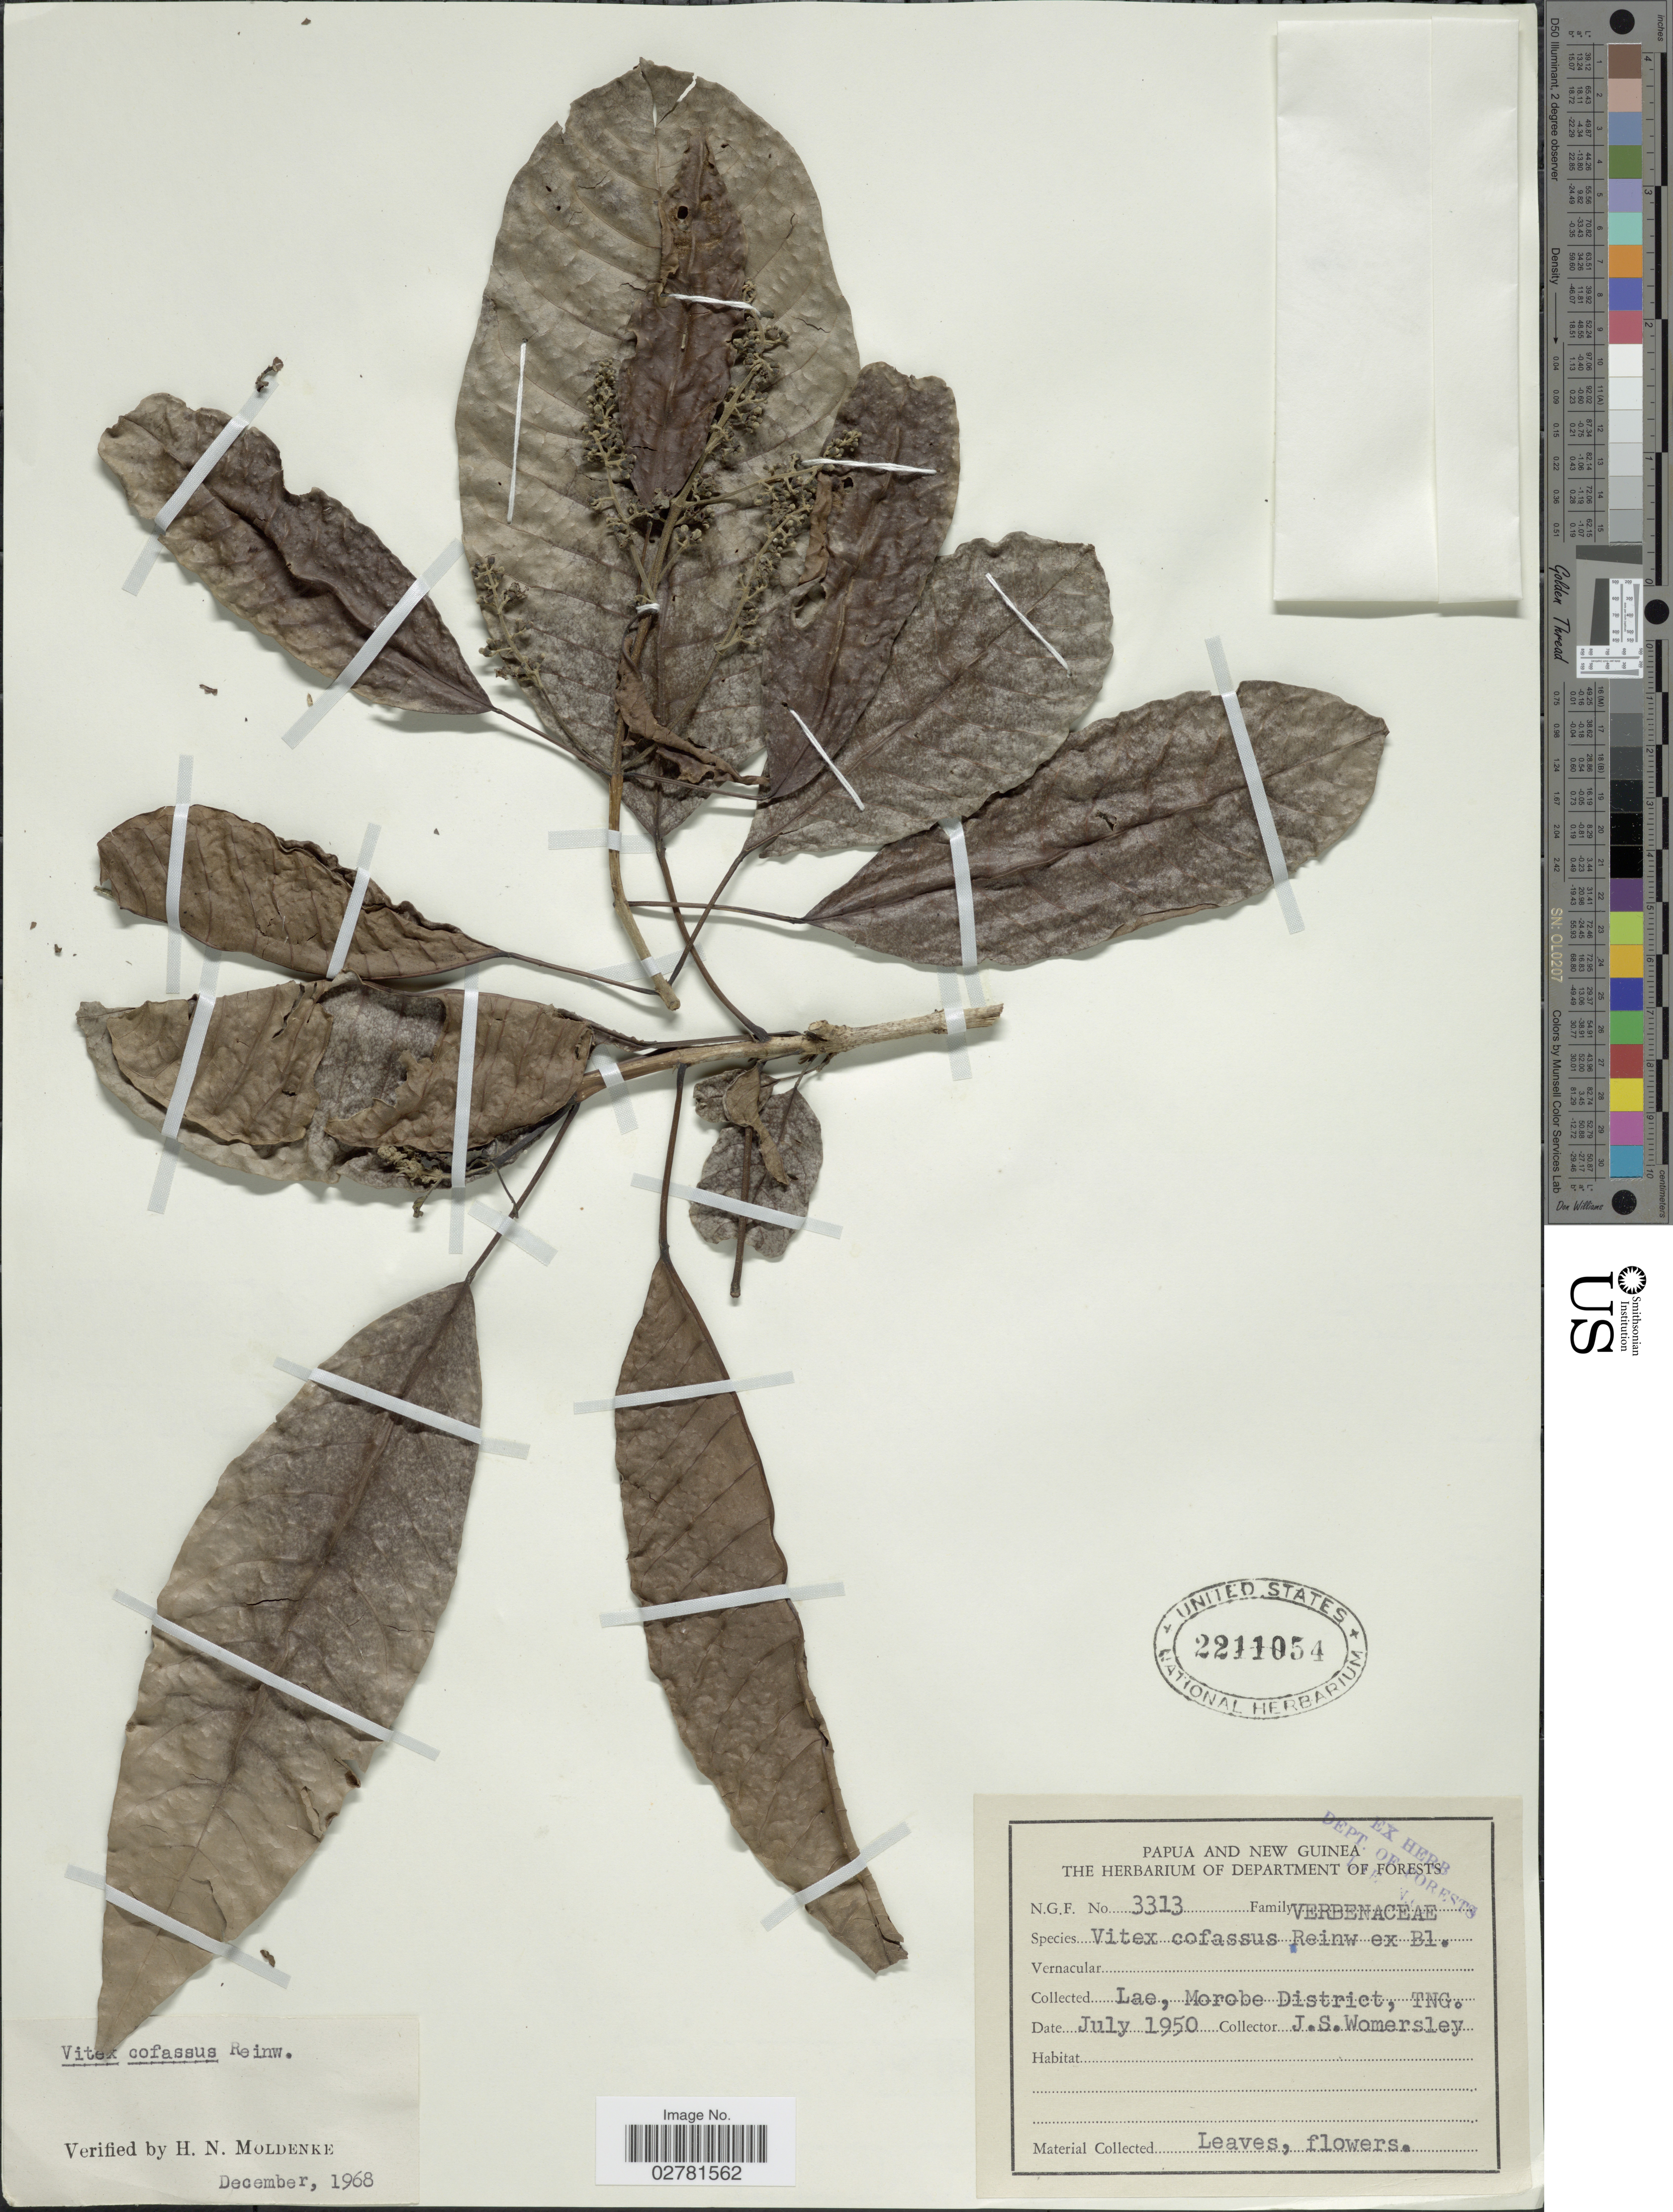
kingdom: Plantae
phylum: Tracheophyta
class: Magnoliopsida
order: Lamiales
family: Lamiaceae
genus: Vitex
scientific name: Vitex cofassus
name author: Reinw. ex Blume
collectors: J. S. Womersley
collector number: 3313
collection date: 1950-07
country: Papua New Guinea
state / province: Morobe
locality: Lae, Morobe District, TNG.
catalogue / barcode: US 2211054